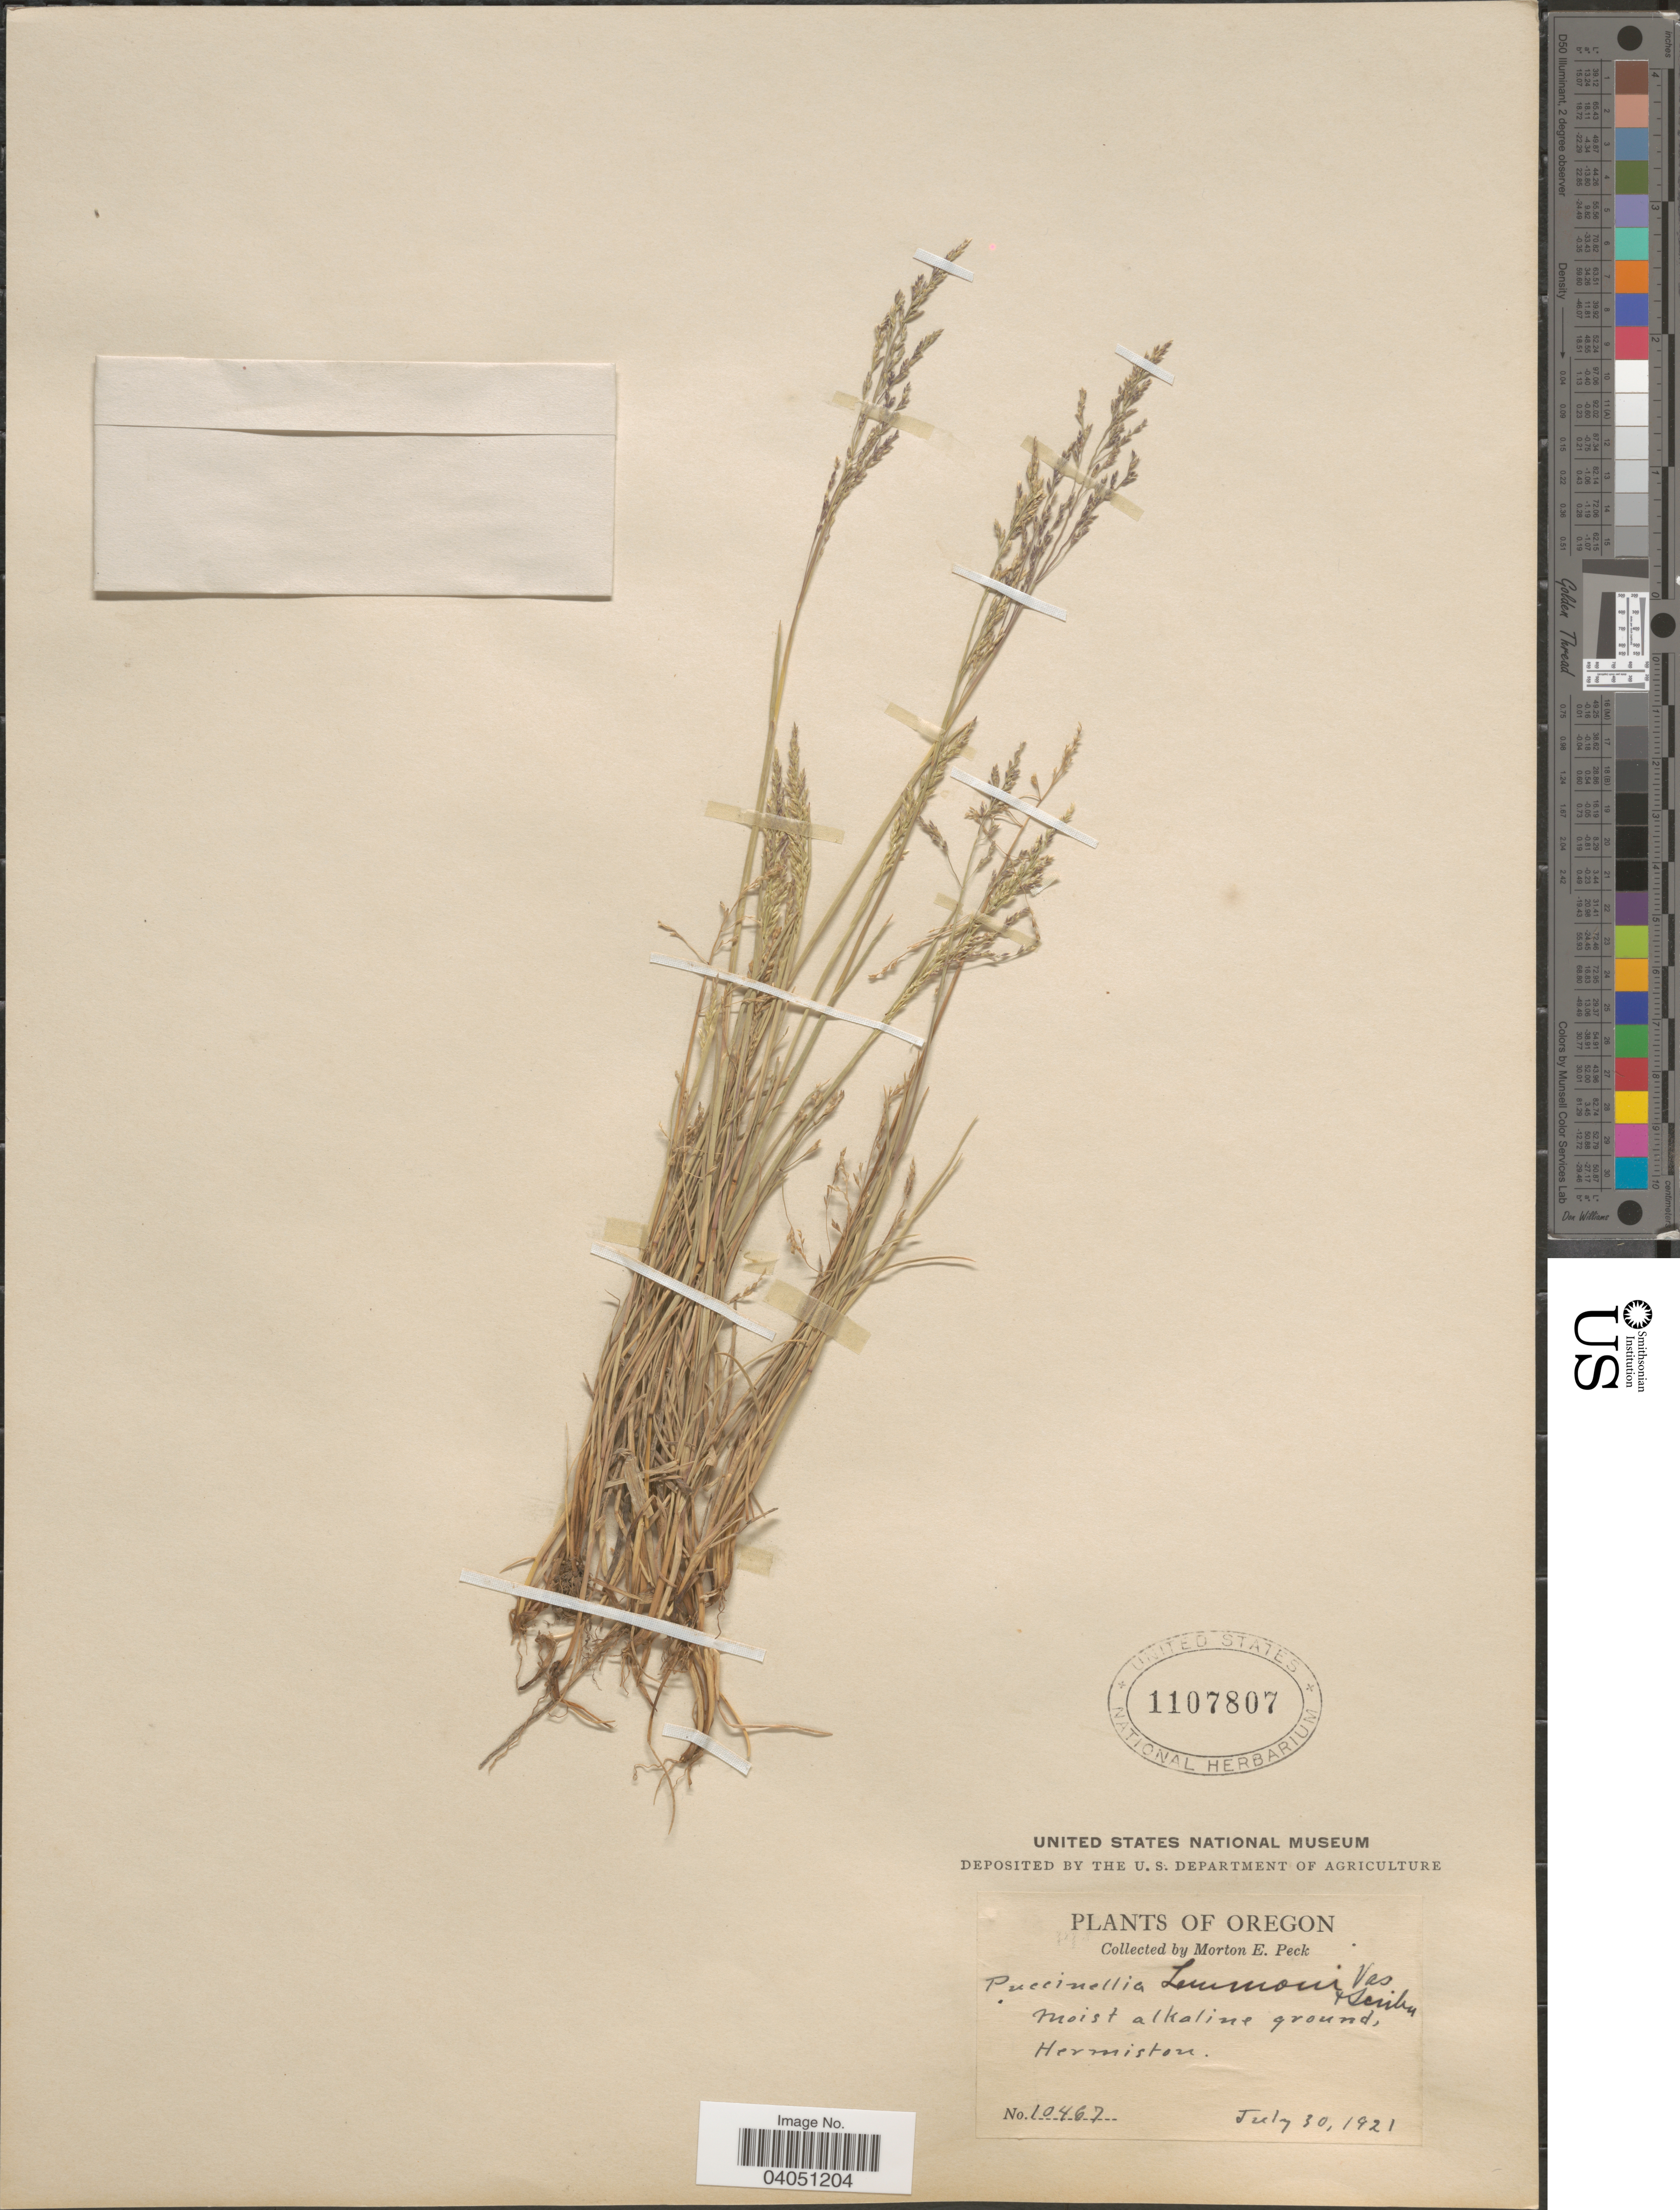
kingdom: Plantae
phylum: Tracheophyta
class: Liliopsida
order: Poales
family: Poaceae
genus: Puccinellia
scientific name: Puccinellia distans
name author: (Jacq.) Parl.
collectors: M. E. Peck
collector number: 10467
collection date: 1921-07-30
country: United States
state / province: Oregon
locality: Hermiston.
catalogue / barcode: US 1107807